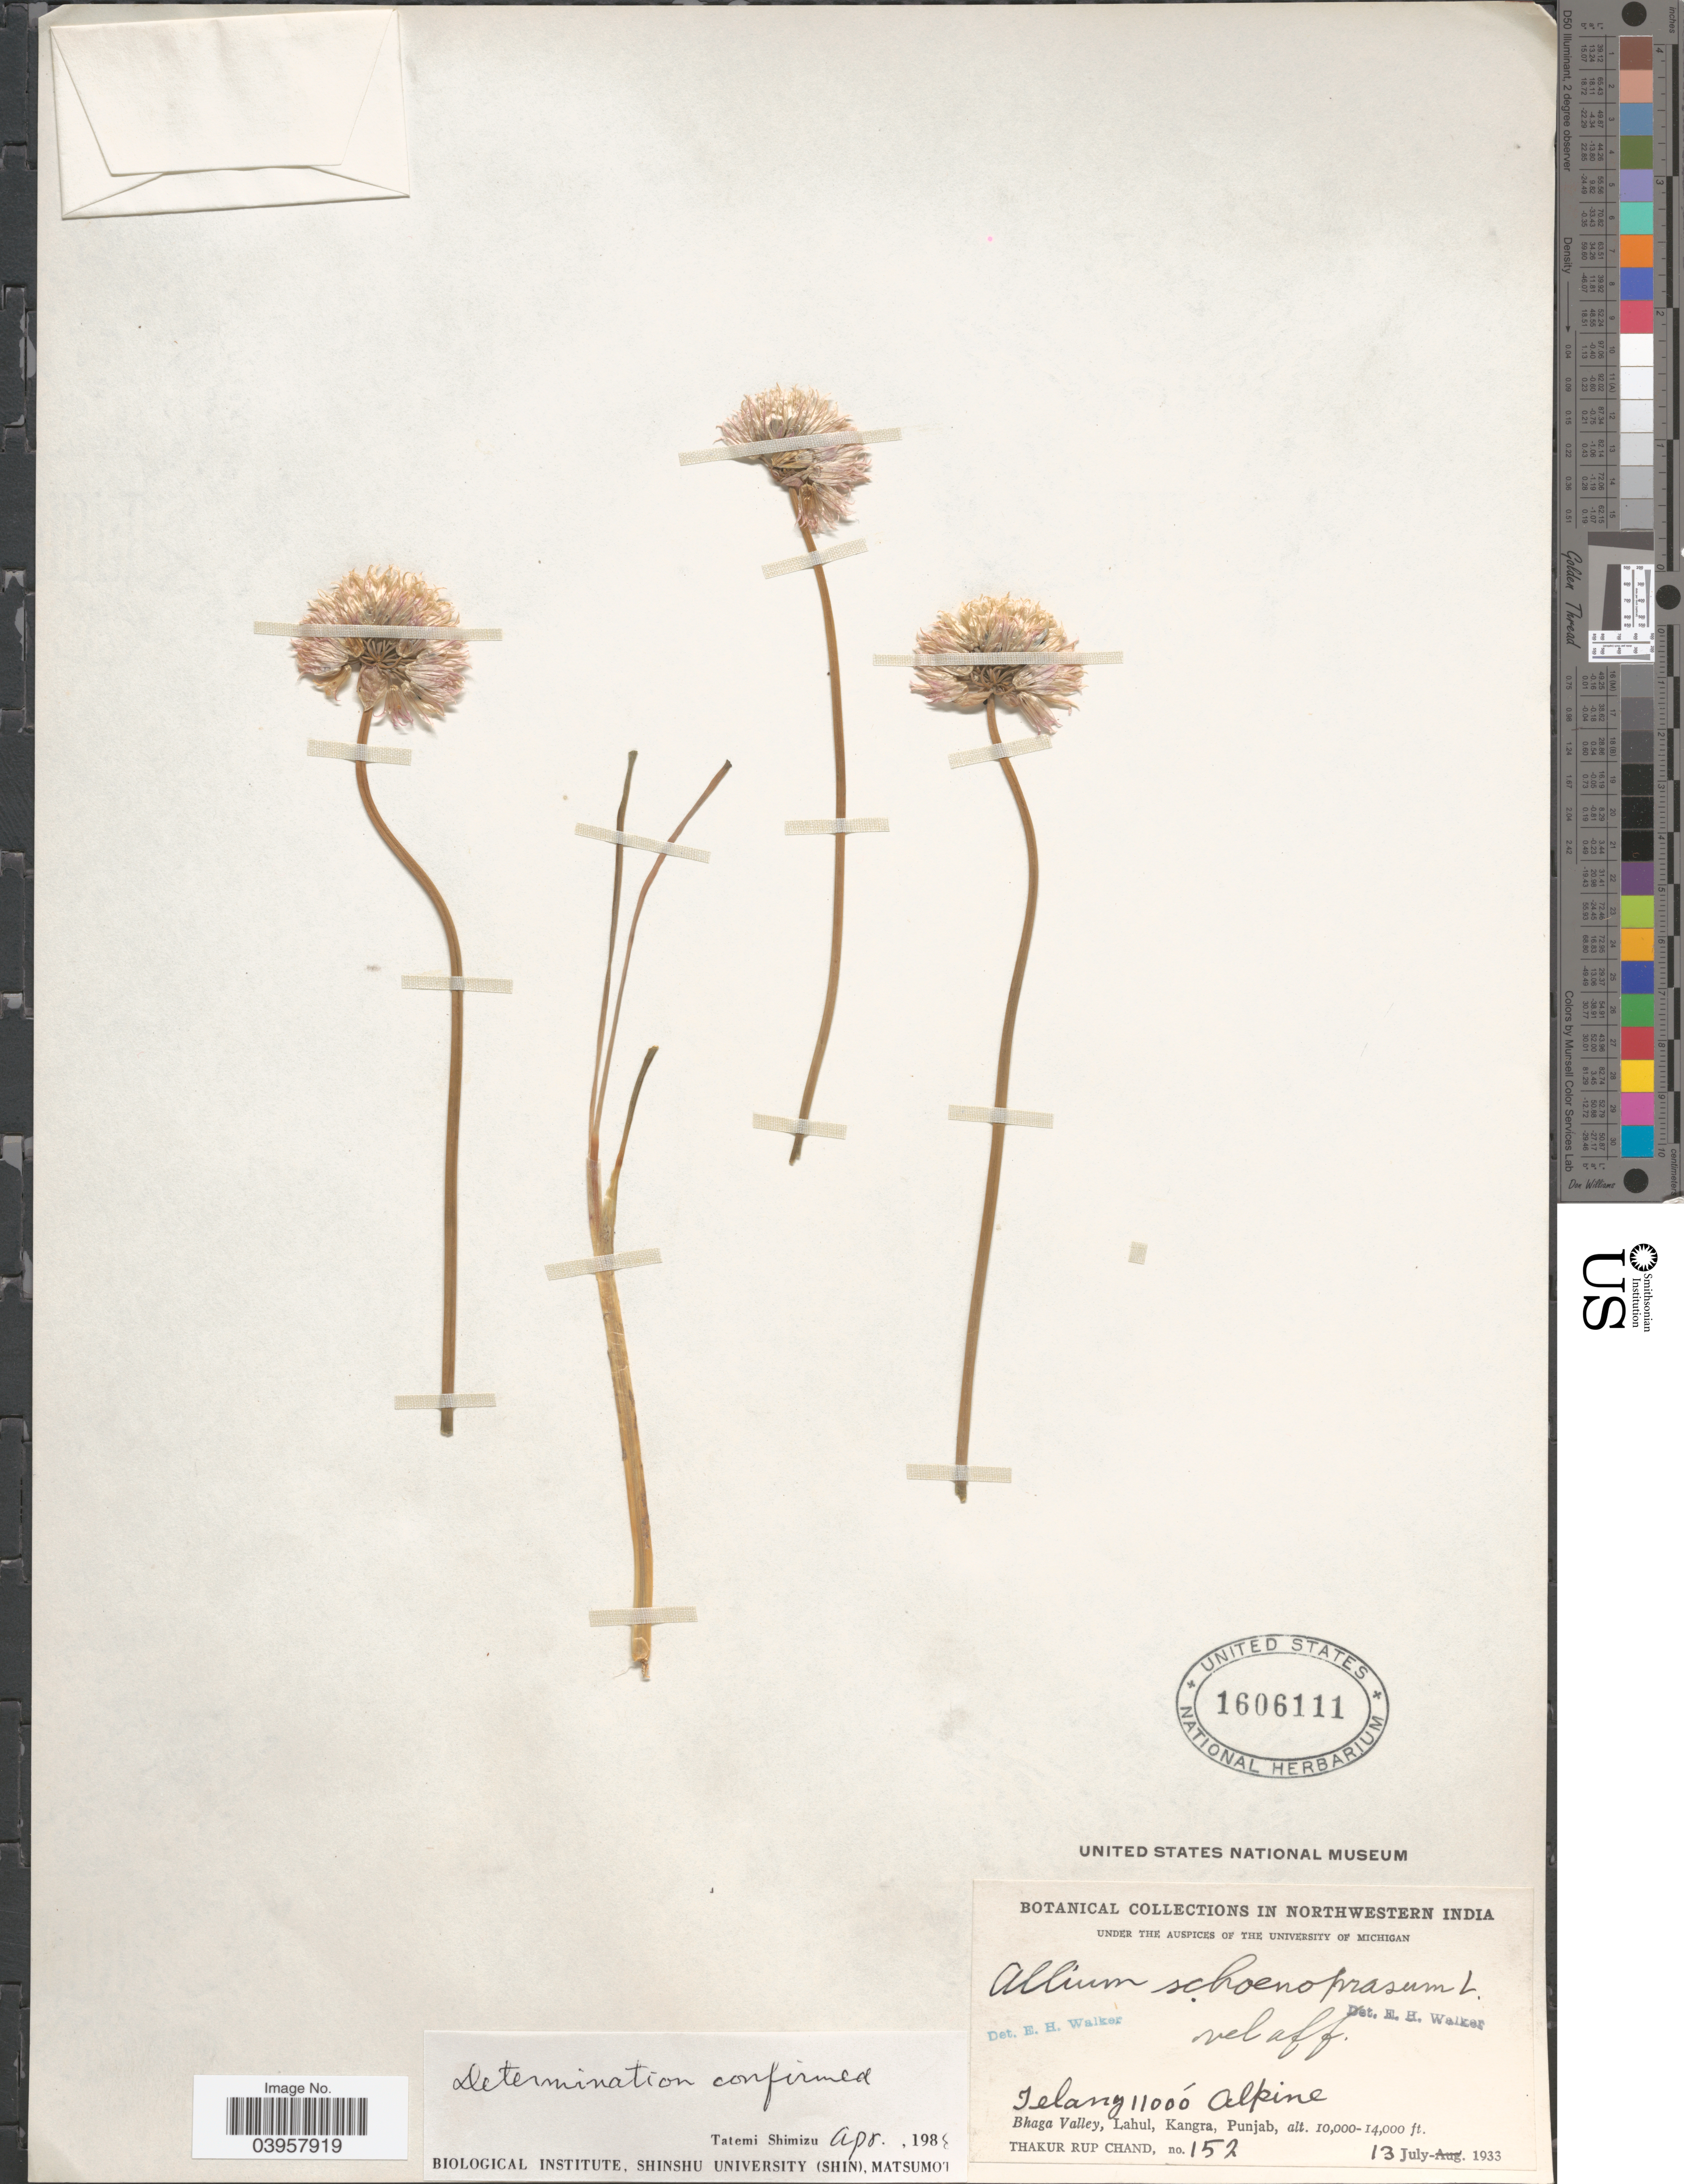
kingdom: Plantae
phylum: Tracheophyta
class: Liliopsida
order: Asparagales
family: Amaryllidaceae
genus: Allium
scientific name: Allium schoenoprasum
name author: L.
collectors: T. R. Chand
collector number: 152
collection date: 1933-07-13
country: India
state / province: Punjab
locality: Telang. Bhaga Valley, Lahul, Kangra.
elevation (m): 3353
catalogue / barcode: US 1606111